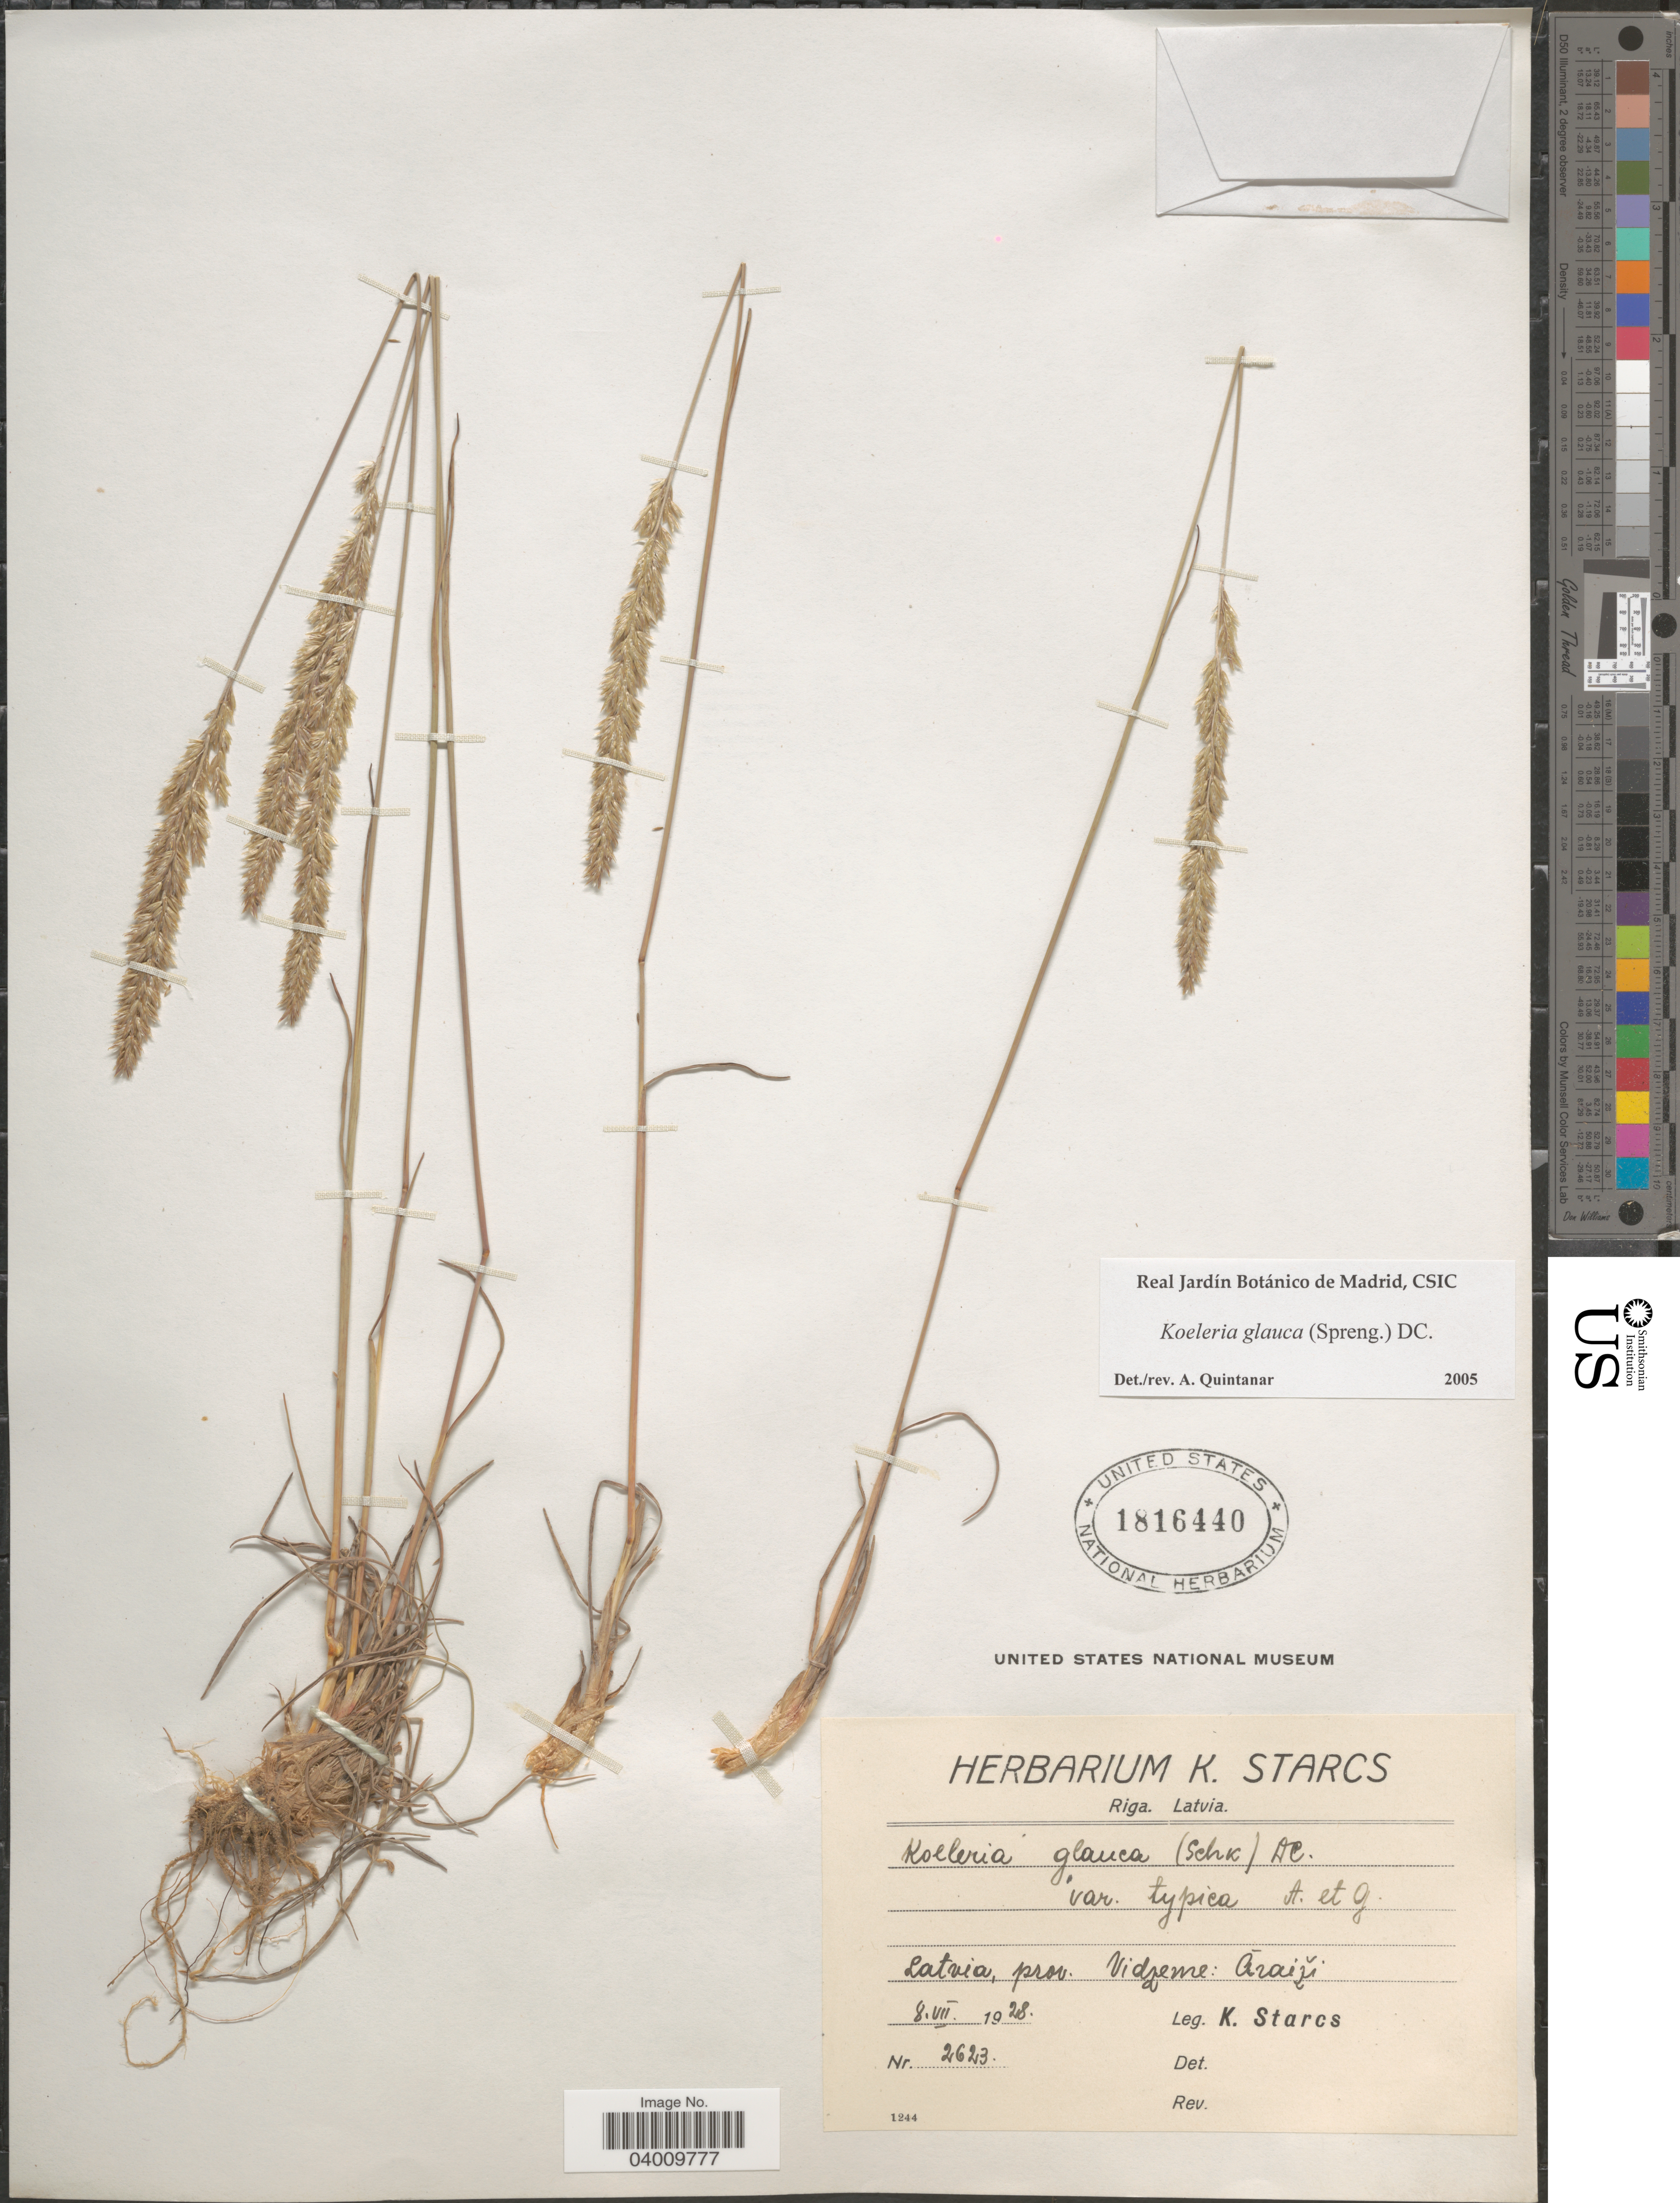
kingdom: Plantae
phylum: Tracheophyta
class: Liliopsida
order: Poales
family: Poaceae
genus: Koeleria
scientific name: Koeleria glauca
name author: (Spreng.) DC.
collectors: K. Starcs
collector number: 2623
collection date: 1928-07-08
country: Latvia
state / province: Riga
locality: Prov. Vidzeme: Araizi. [interpreted]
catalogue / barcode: US 1816440